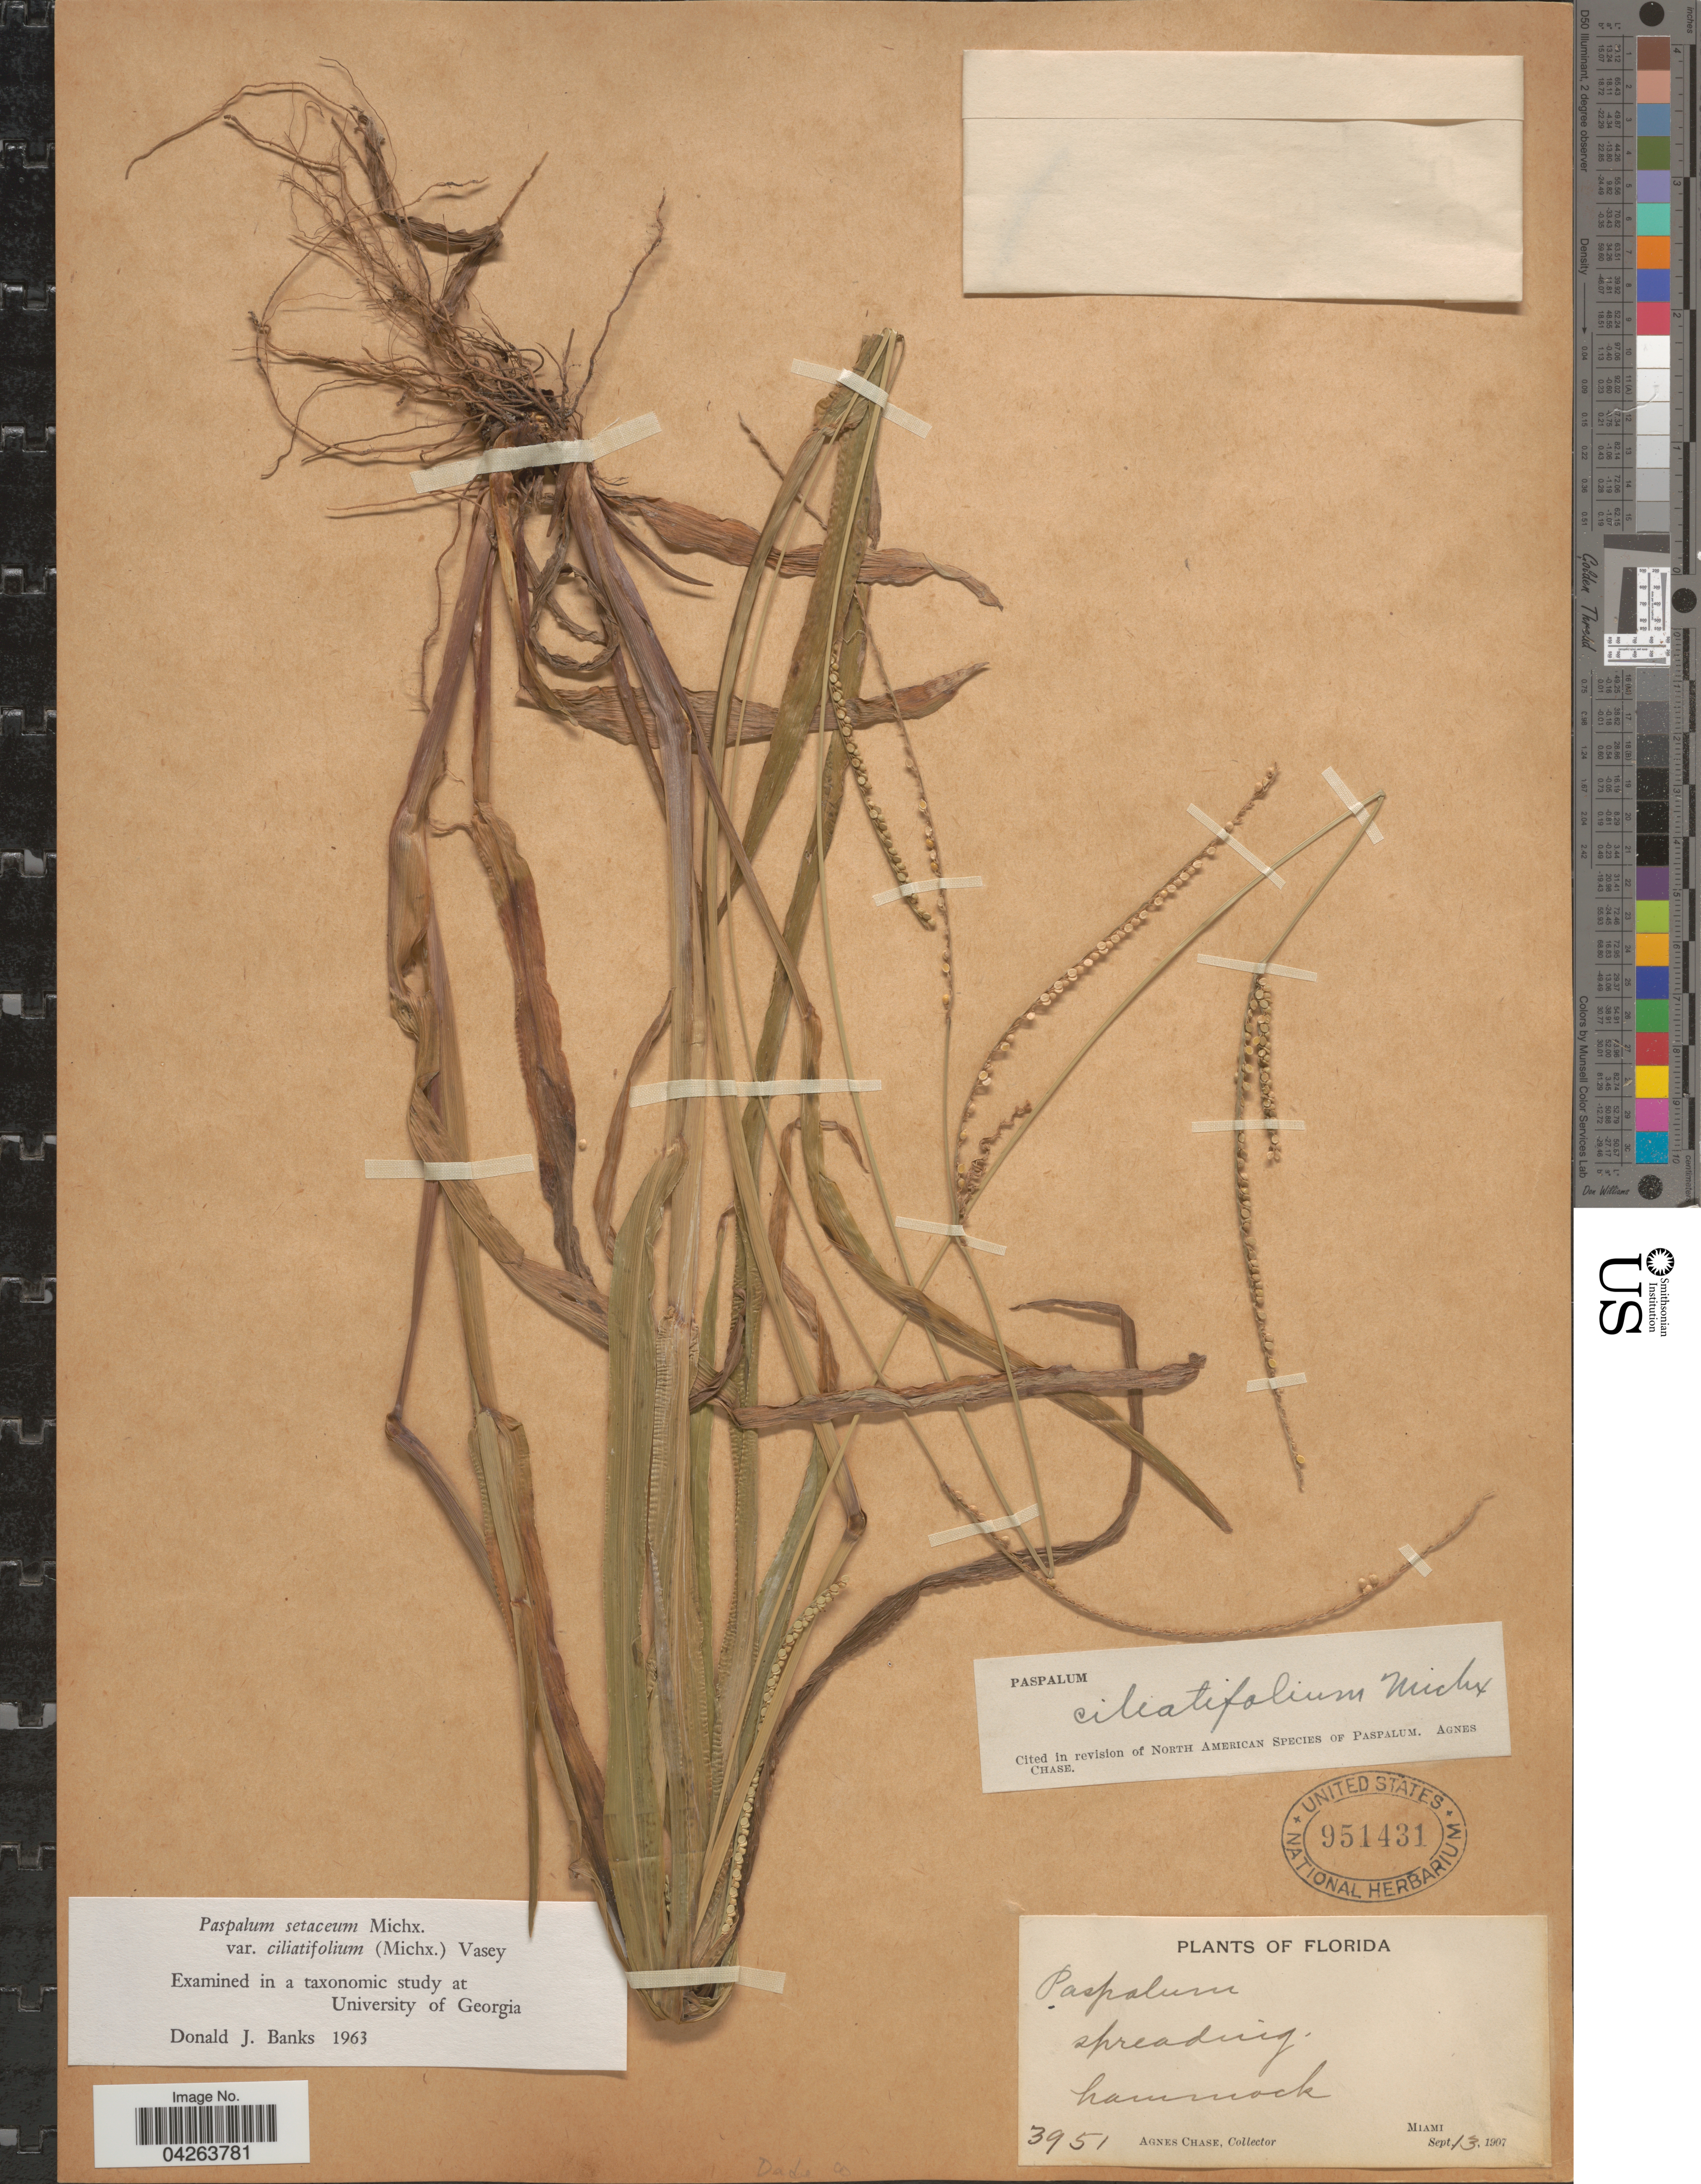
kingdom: Plantae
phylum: Tracheophyta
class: Liliopsida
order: Poales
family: Poaceae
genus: Paspalum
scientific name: Paspalum setaceum var. ciliatifolium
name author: (Michx.) Vasey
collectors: A. Chase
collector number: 3951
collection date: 1907-09-13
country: United States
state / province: Florida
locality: Hammock. Miami. Dade Co.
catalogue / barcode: US 951431